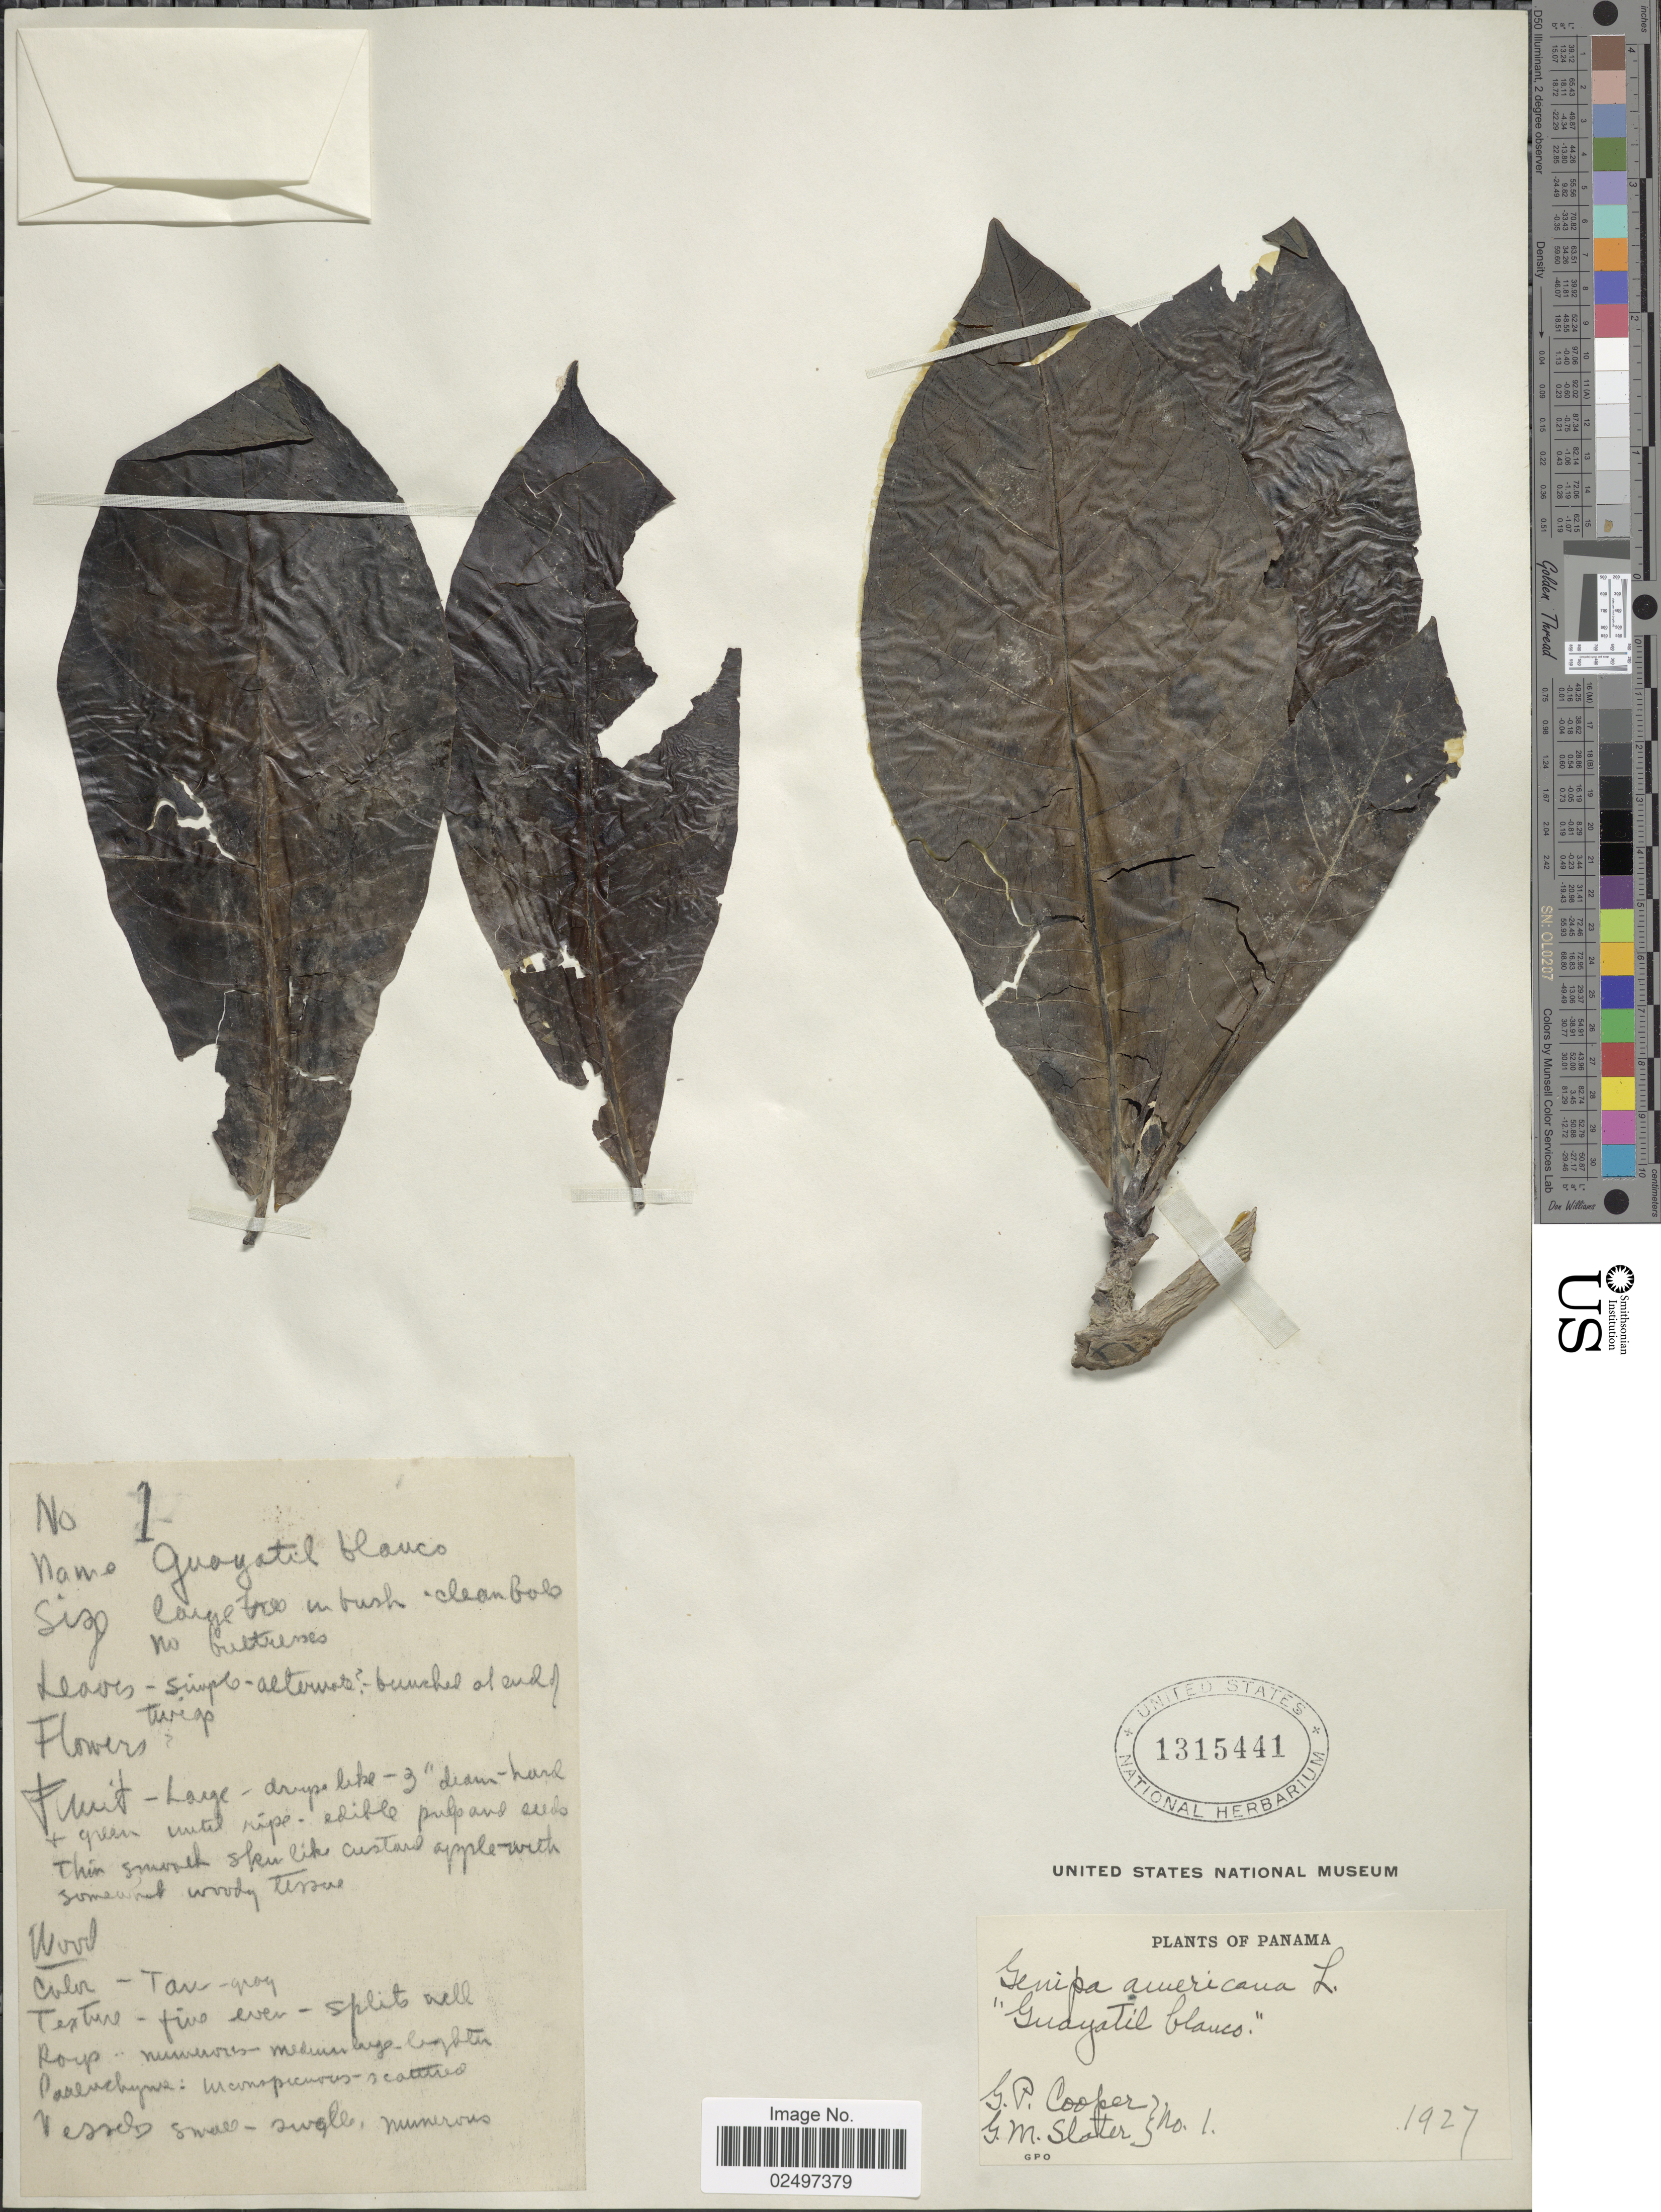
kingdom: Plantae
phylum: Tracheophyta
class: Magnoliopsida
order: Gentianales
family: Rubiaceae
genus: Genipa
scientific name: Genipa americana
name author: L.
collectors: G. Cooper & G. Slater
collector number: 1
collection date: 1927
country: Panama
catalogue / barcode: US 1315441